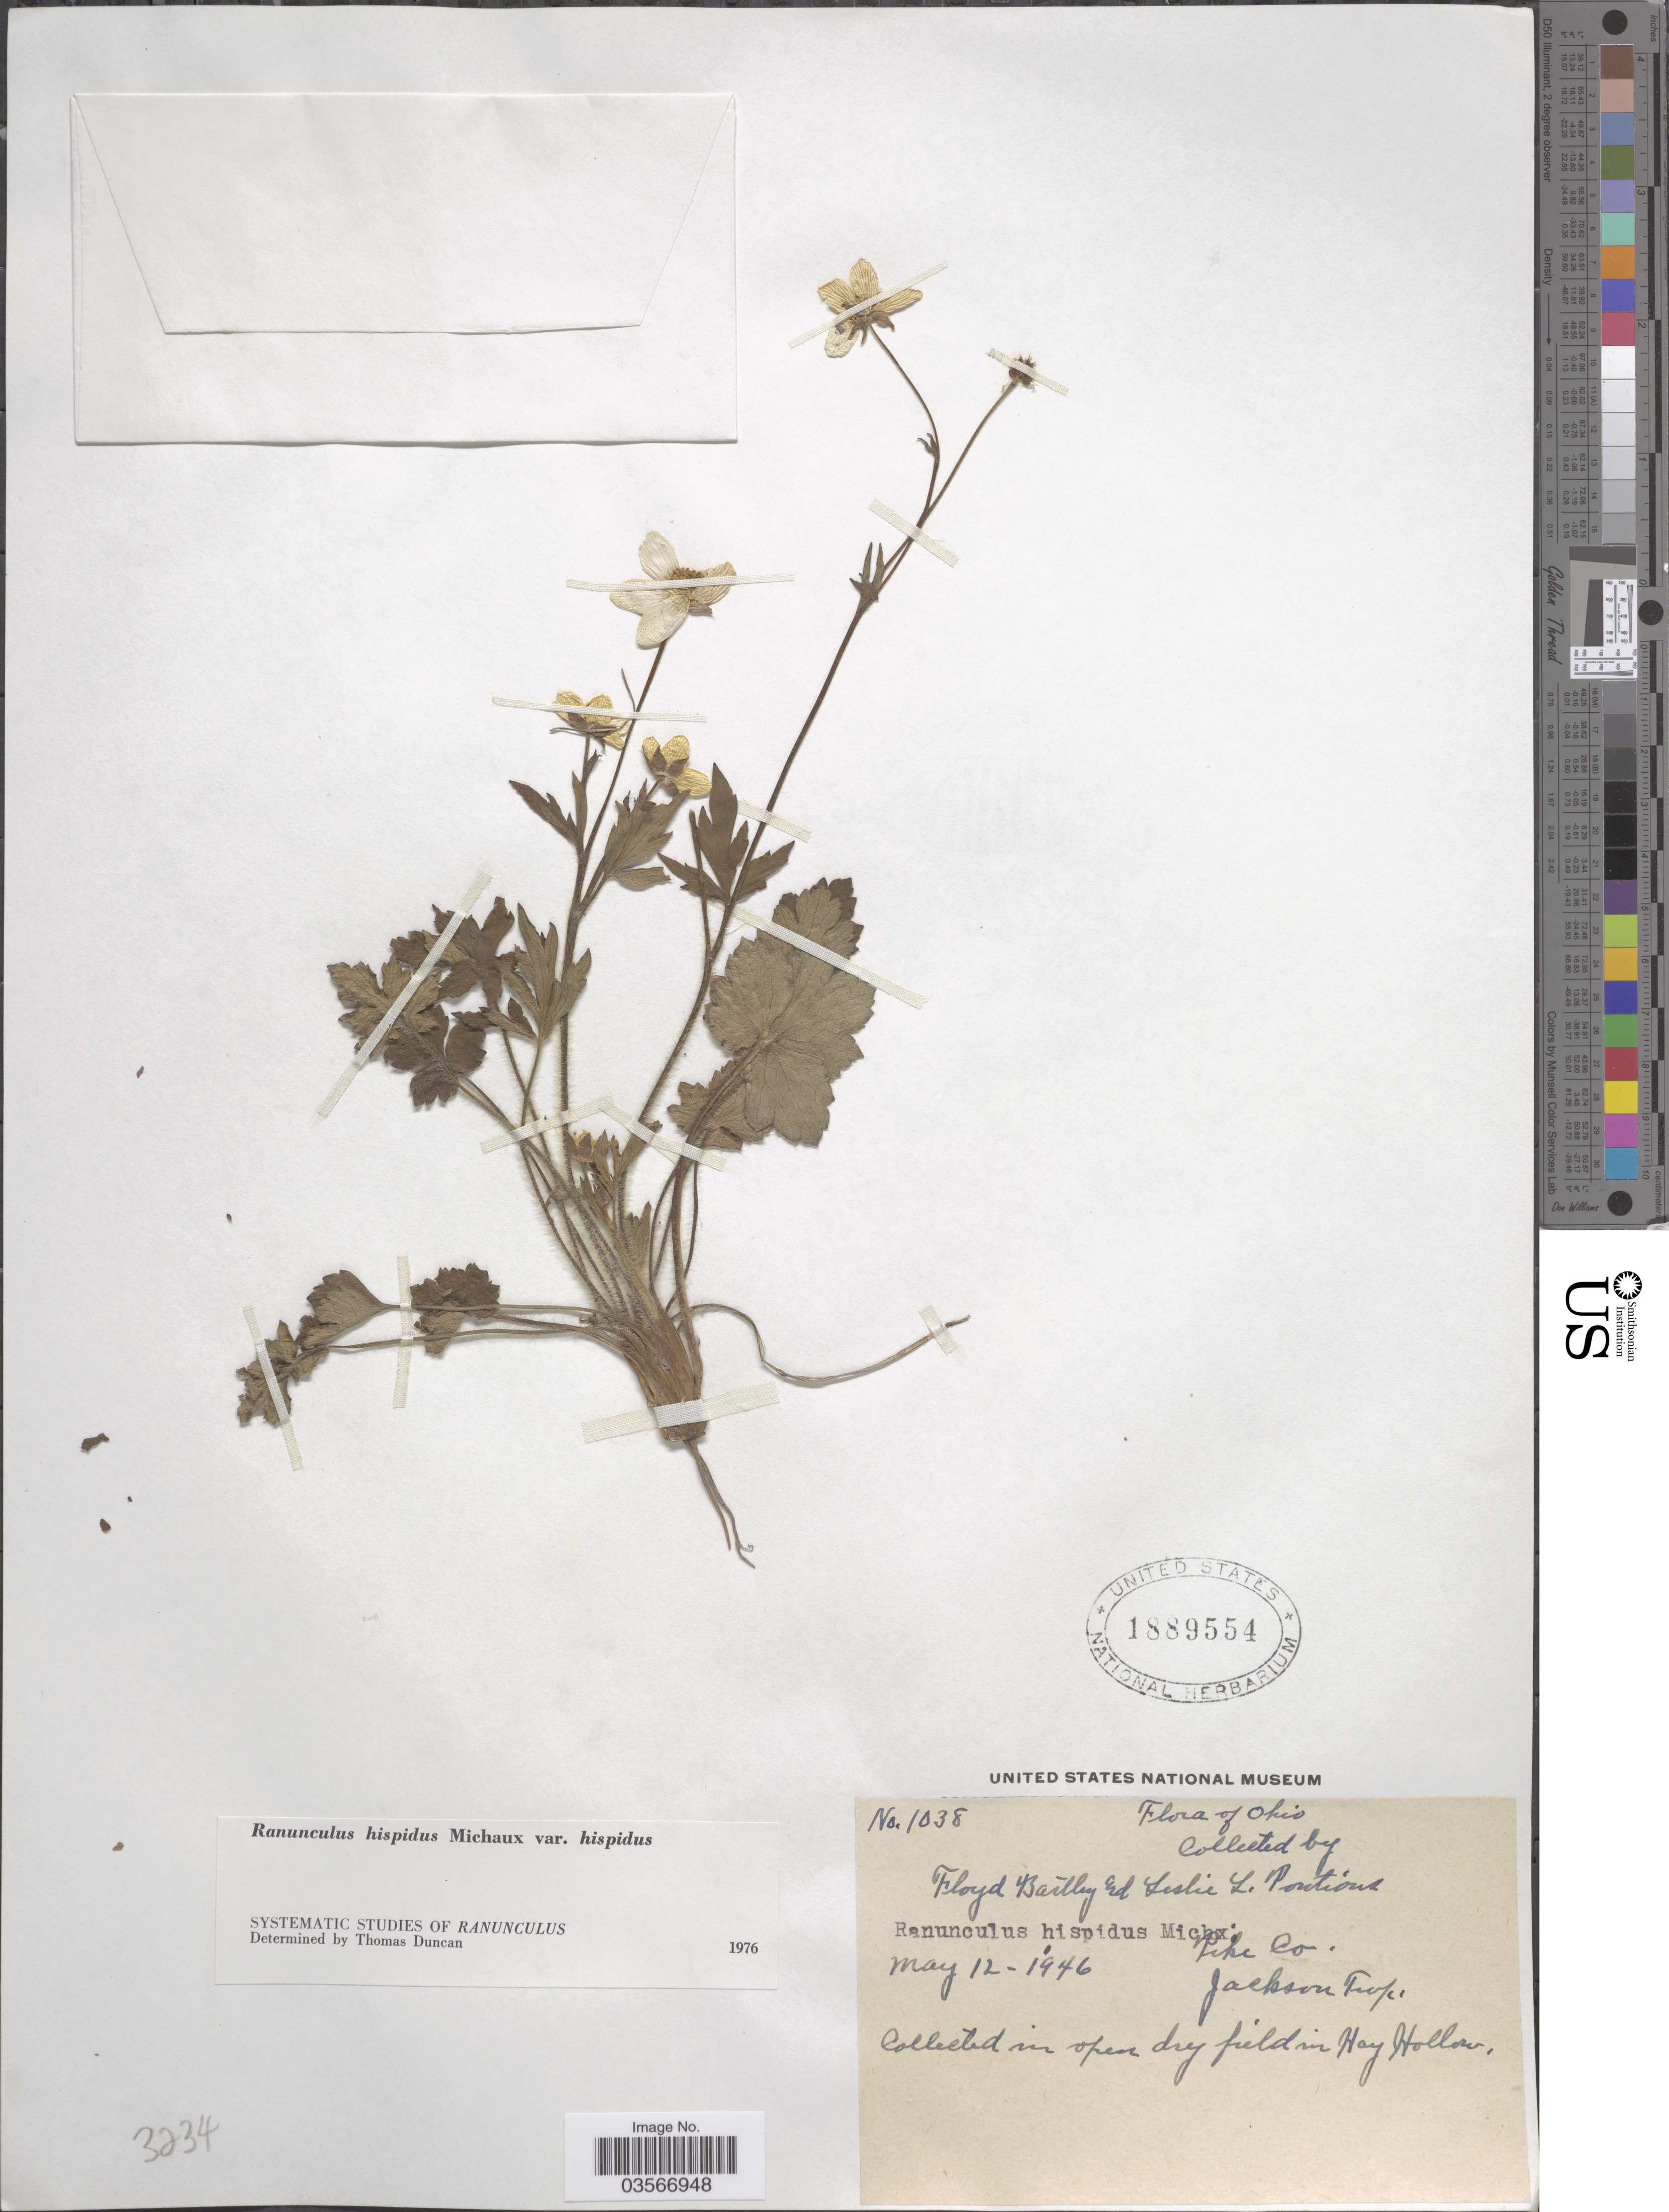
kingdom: Plantae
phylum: Tracheophyta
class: Magnoliopsida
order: Ranunculales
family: Ranunculaceae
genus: Ranunculus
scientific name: Ranunculus hispidus var. hispidus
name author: Michx.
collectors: F. Bartley & L. L. Pontious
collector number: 1038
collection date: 1946-05-12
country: United States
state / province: Ohio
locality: Pike Co., Jackson Twp. Open dry field in Hay Hollow.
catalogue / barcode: US 1889554